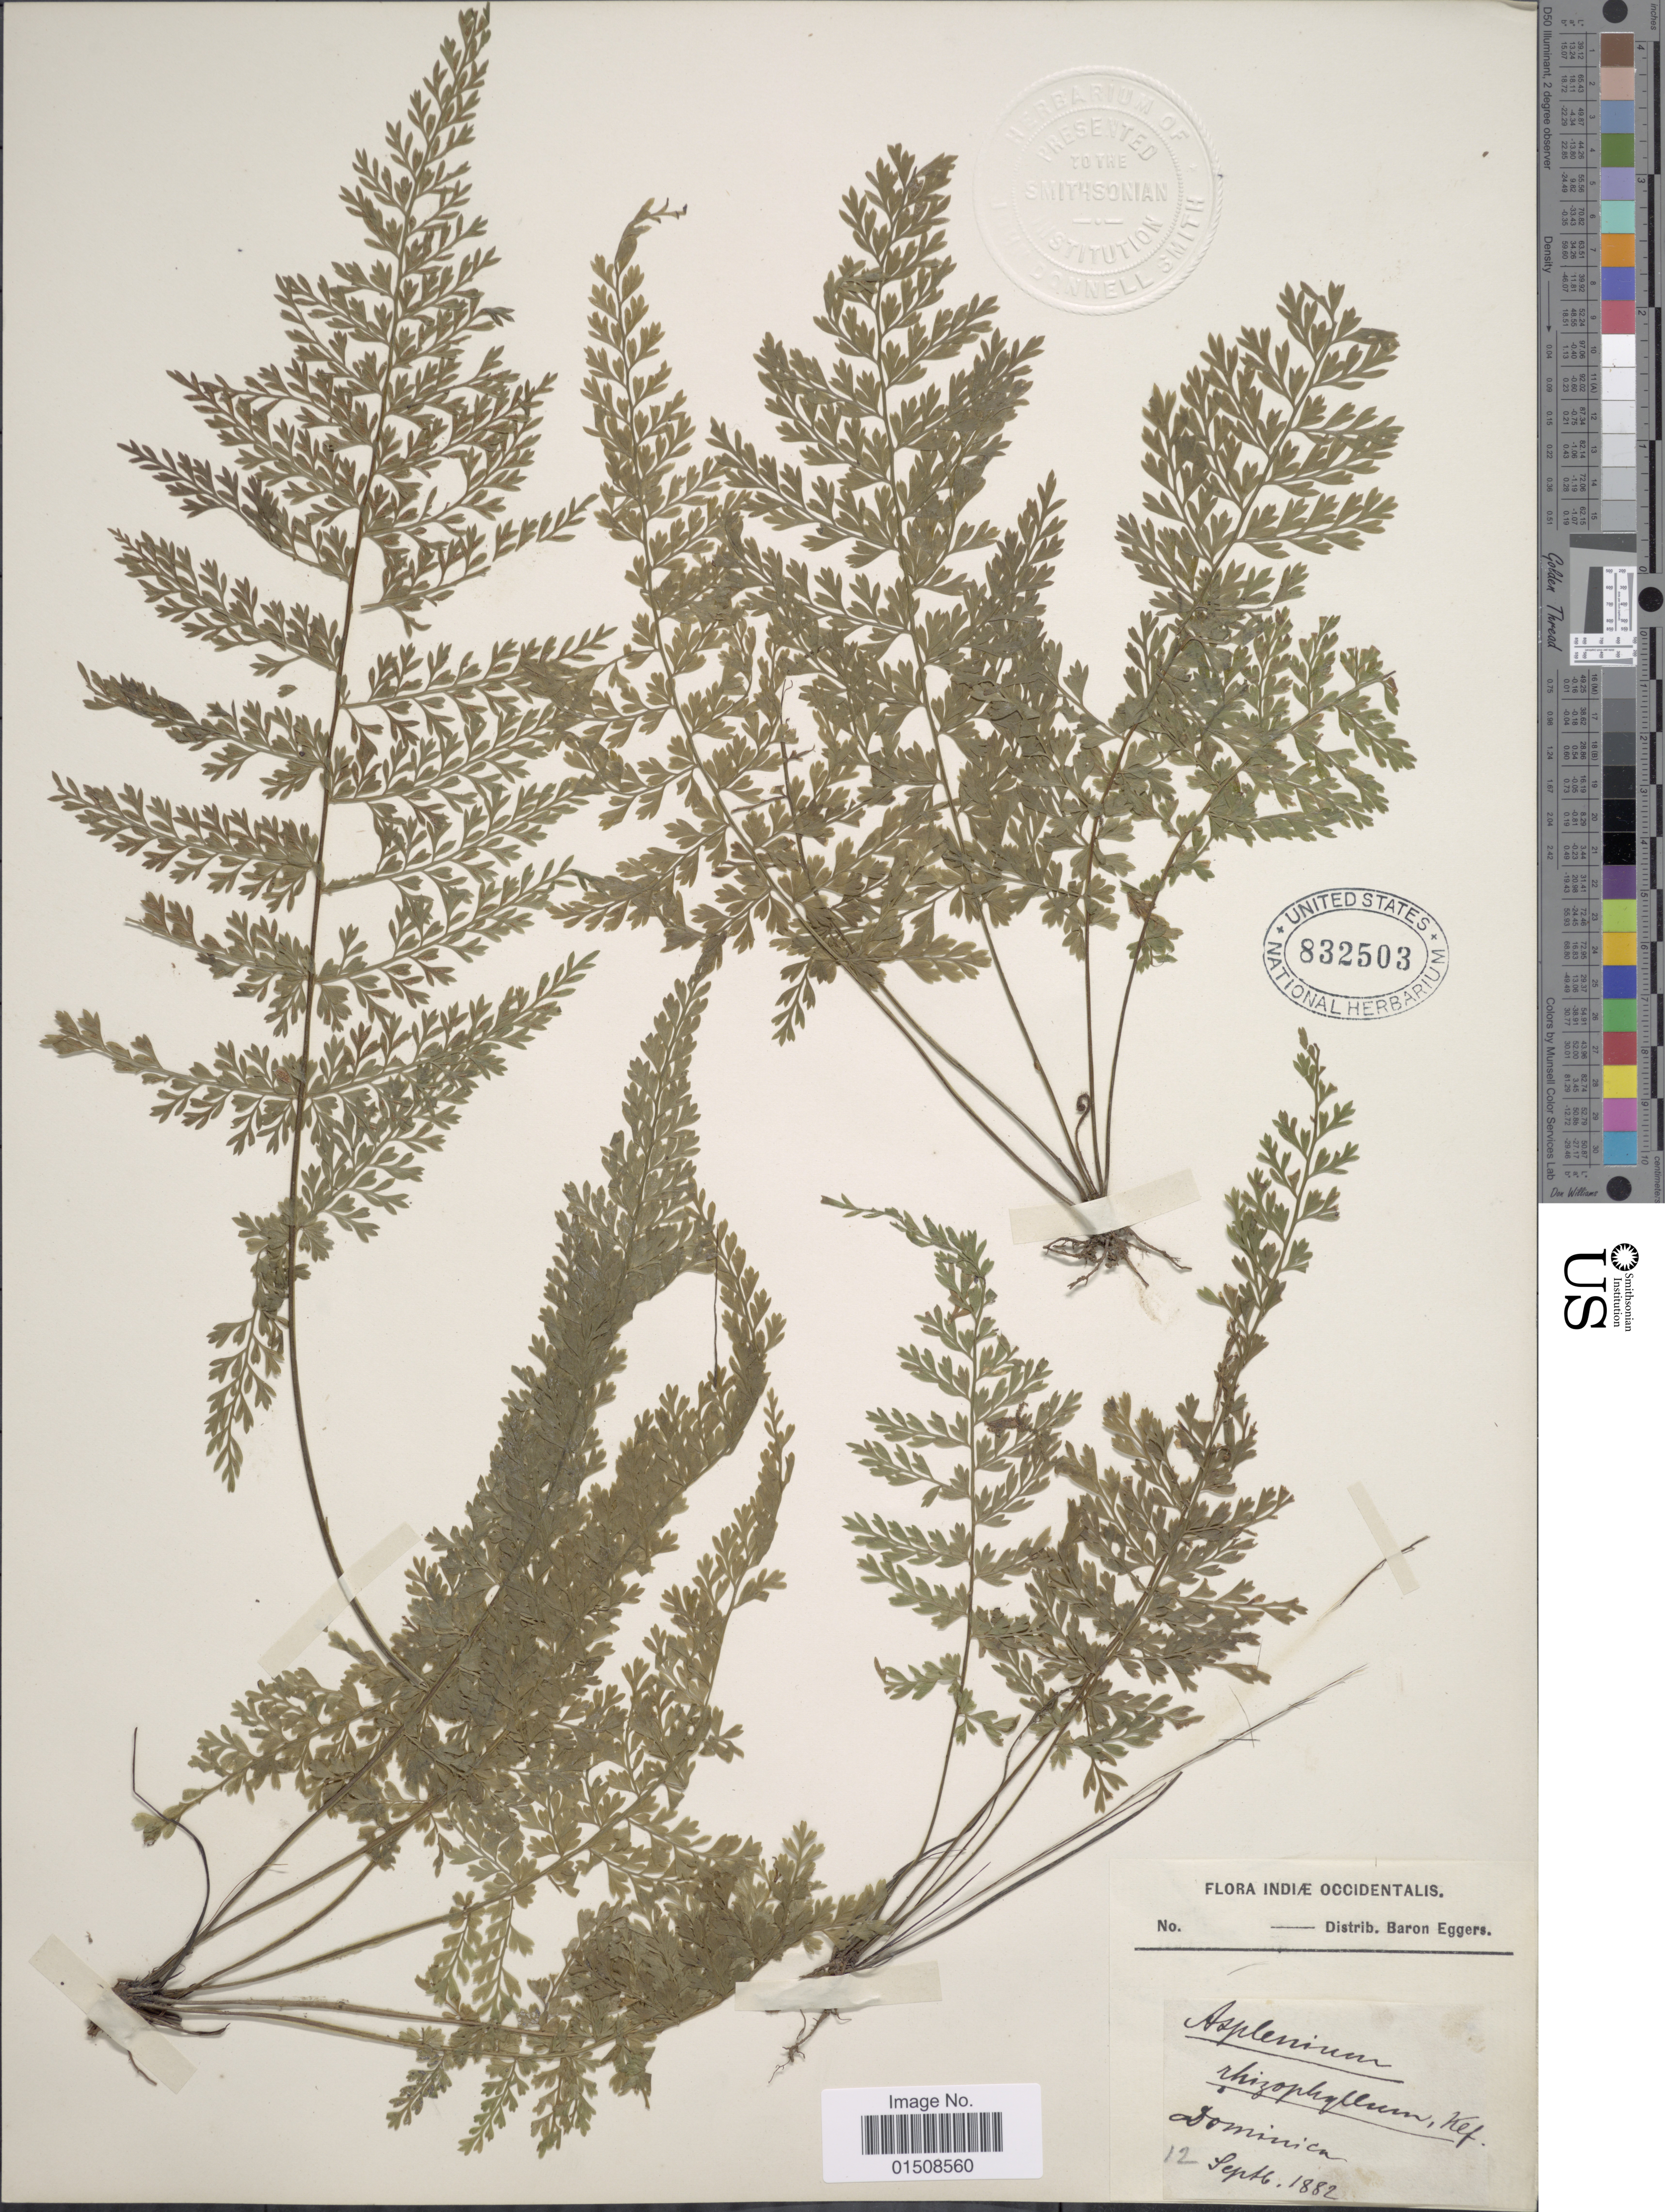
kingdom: Plantae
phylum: Tracheophyta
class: Polypodiopsida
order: Polypodiales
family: Aspleniaceae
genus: Asplenium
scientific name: Asplenium cristatum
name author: Lam.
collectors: H. F. A. von Eggers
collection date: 1882-09-12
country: Dominica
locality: Indiae occidentalis.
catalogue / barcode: US 832503